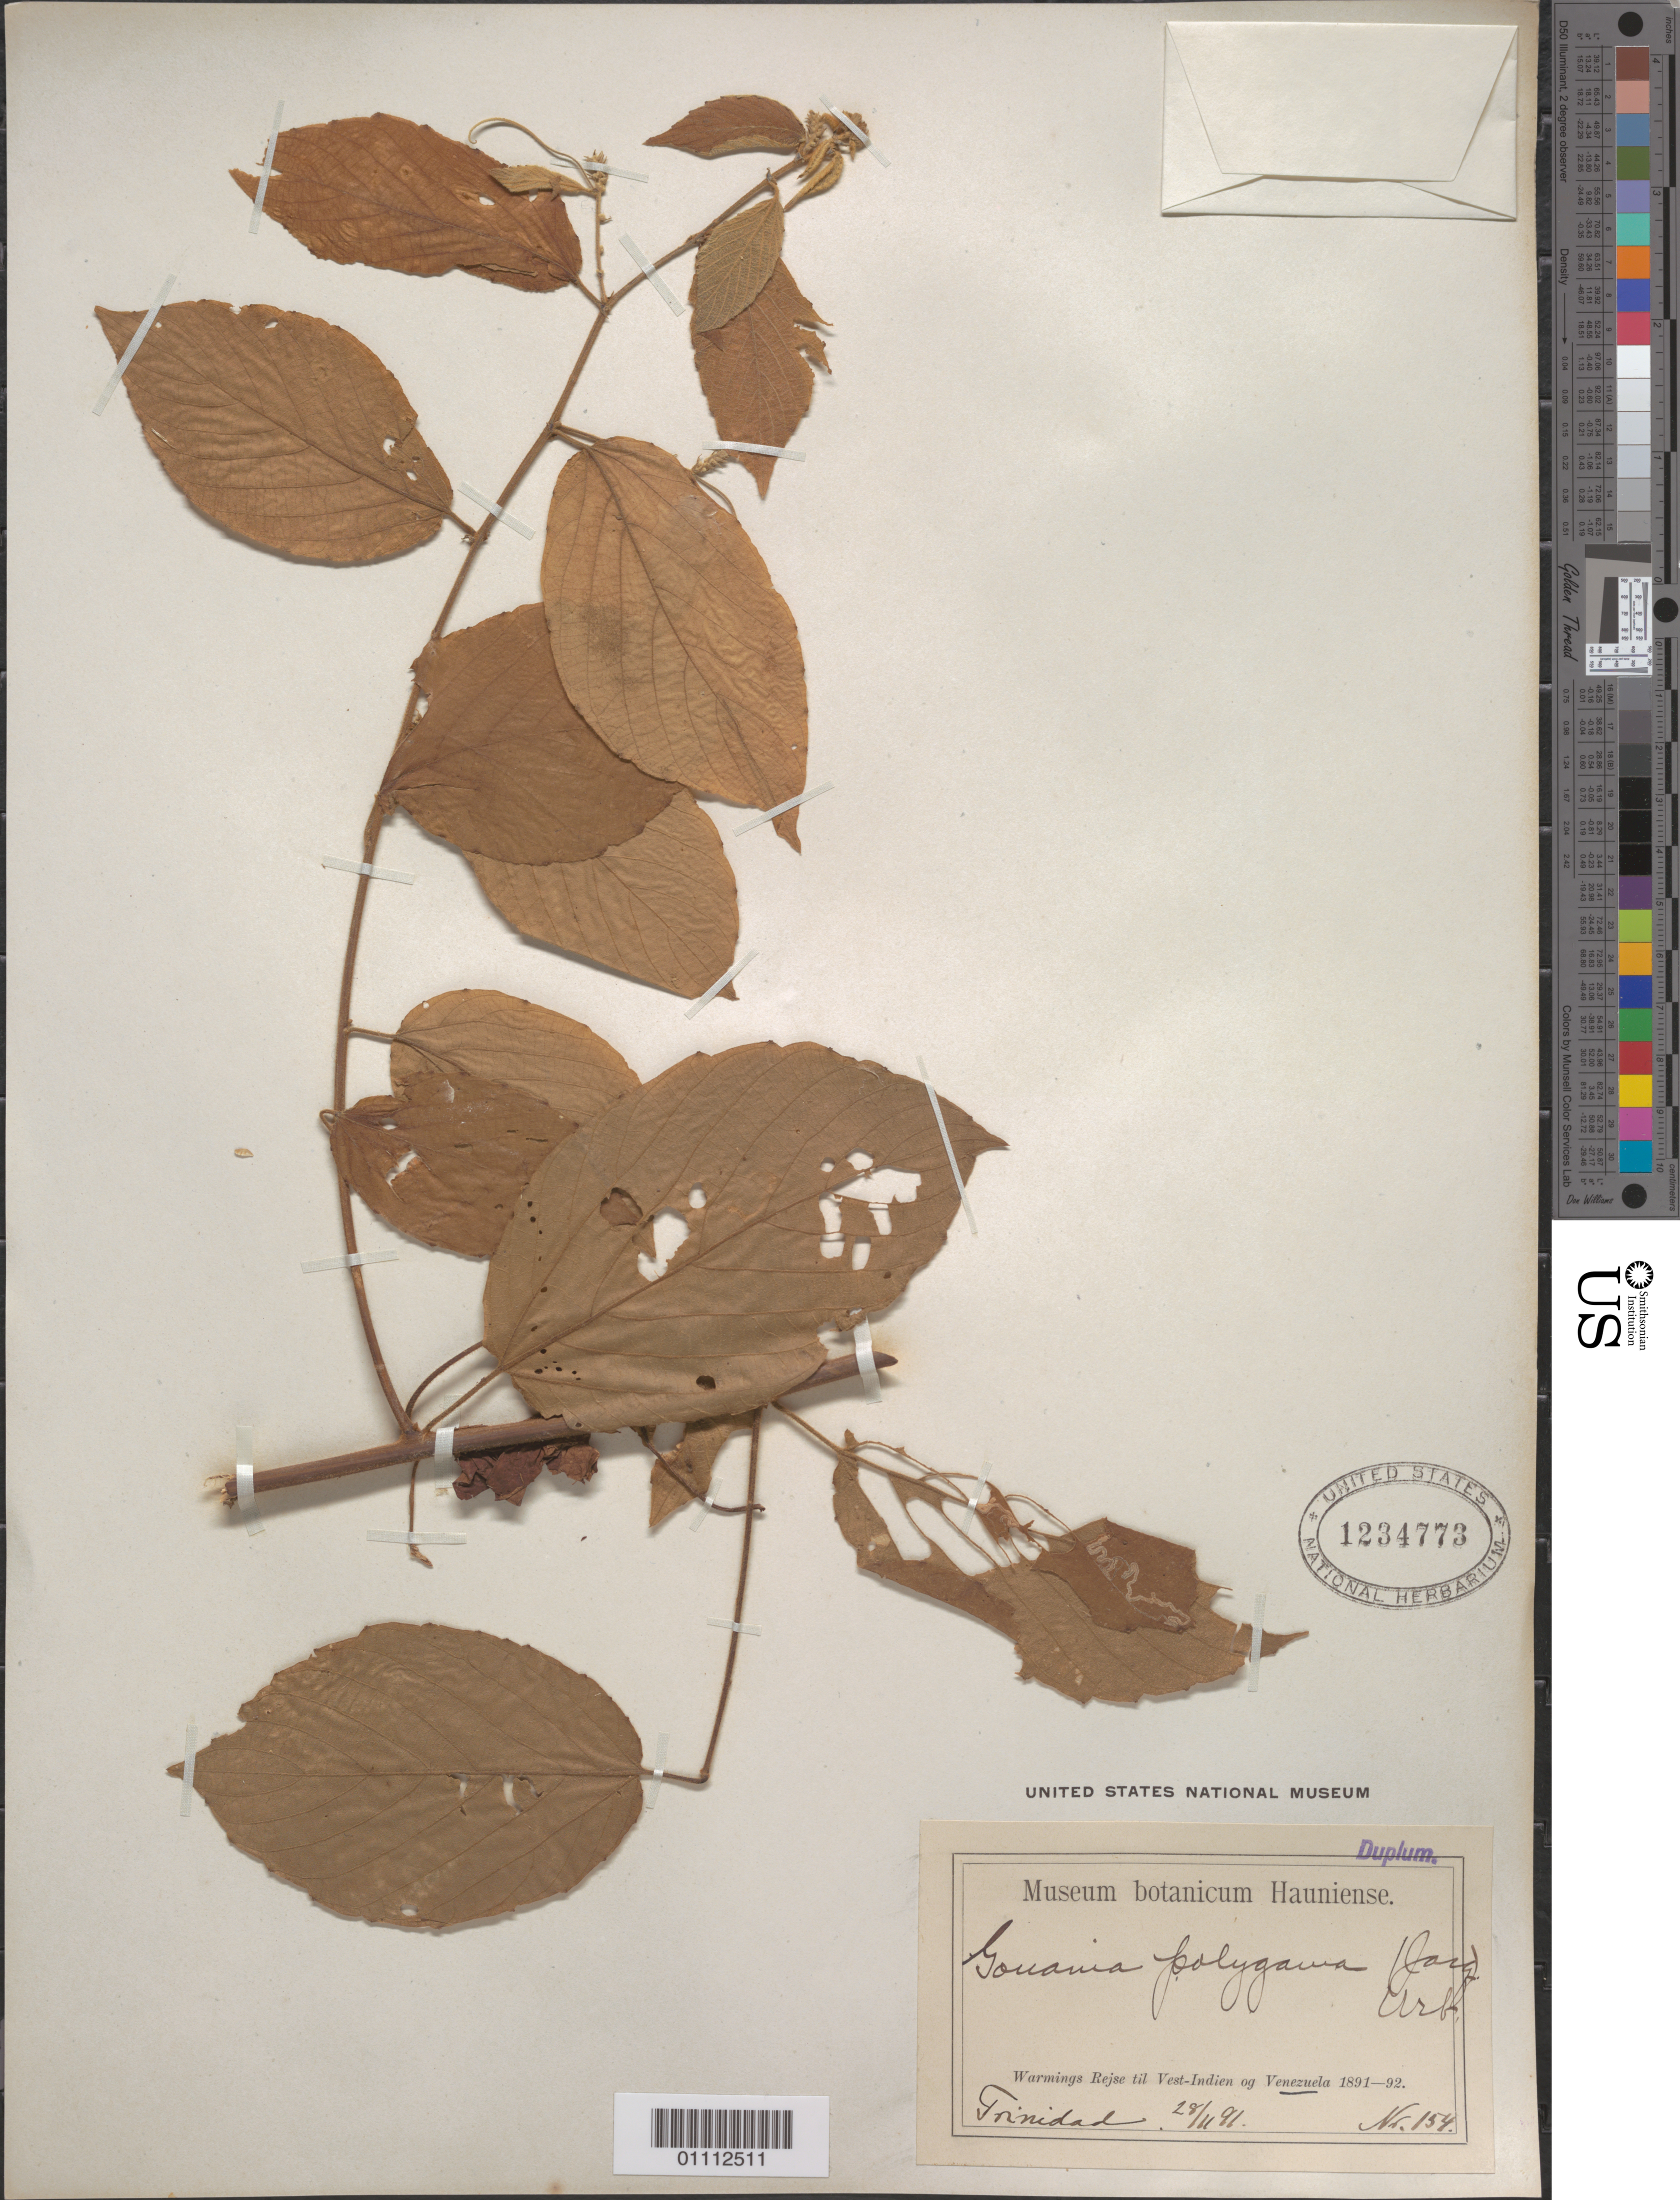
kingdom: Plantae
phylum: Tracheophyta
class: Magnoliopsida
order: Rosales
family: Rhamnaceae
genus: Gouania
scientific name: Gouania polygama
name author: (Jacq.) Urb.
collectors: Duplum.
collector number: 154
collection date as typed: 28 Nov 1991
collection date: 1991-11-28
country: Trinidad and Tobago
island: Trinidad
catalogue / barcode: US 1234773